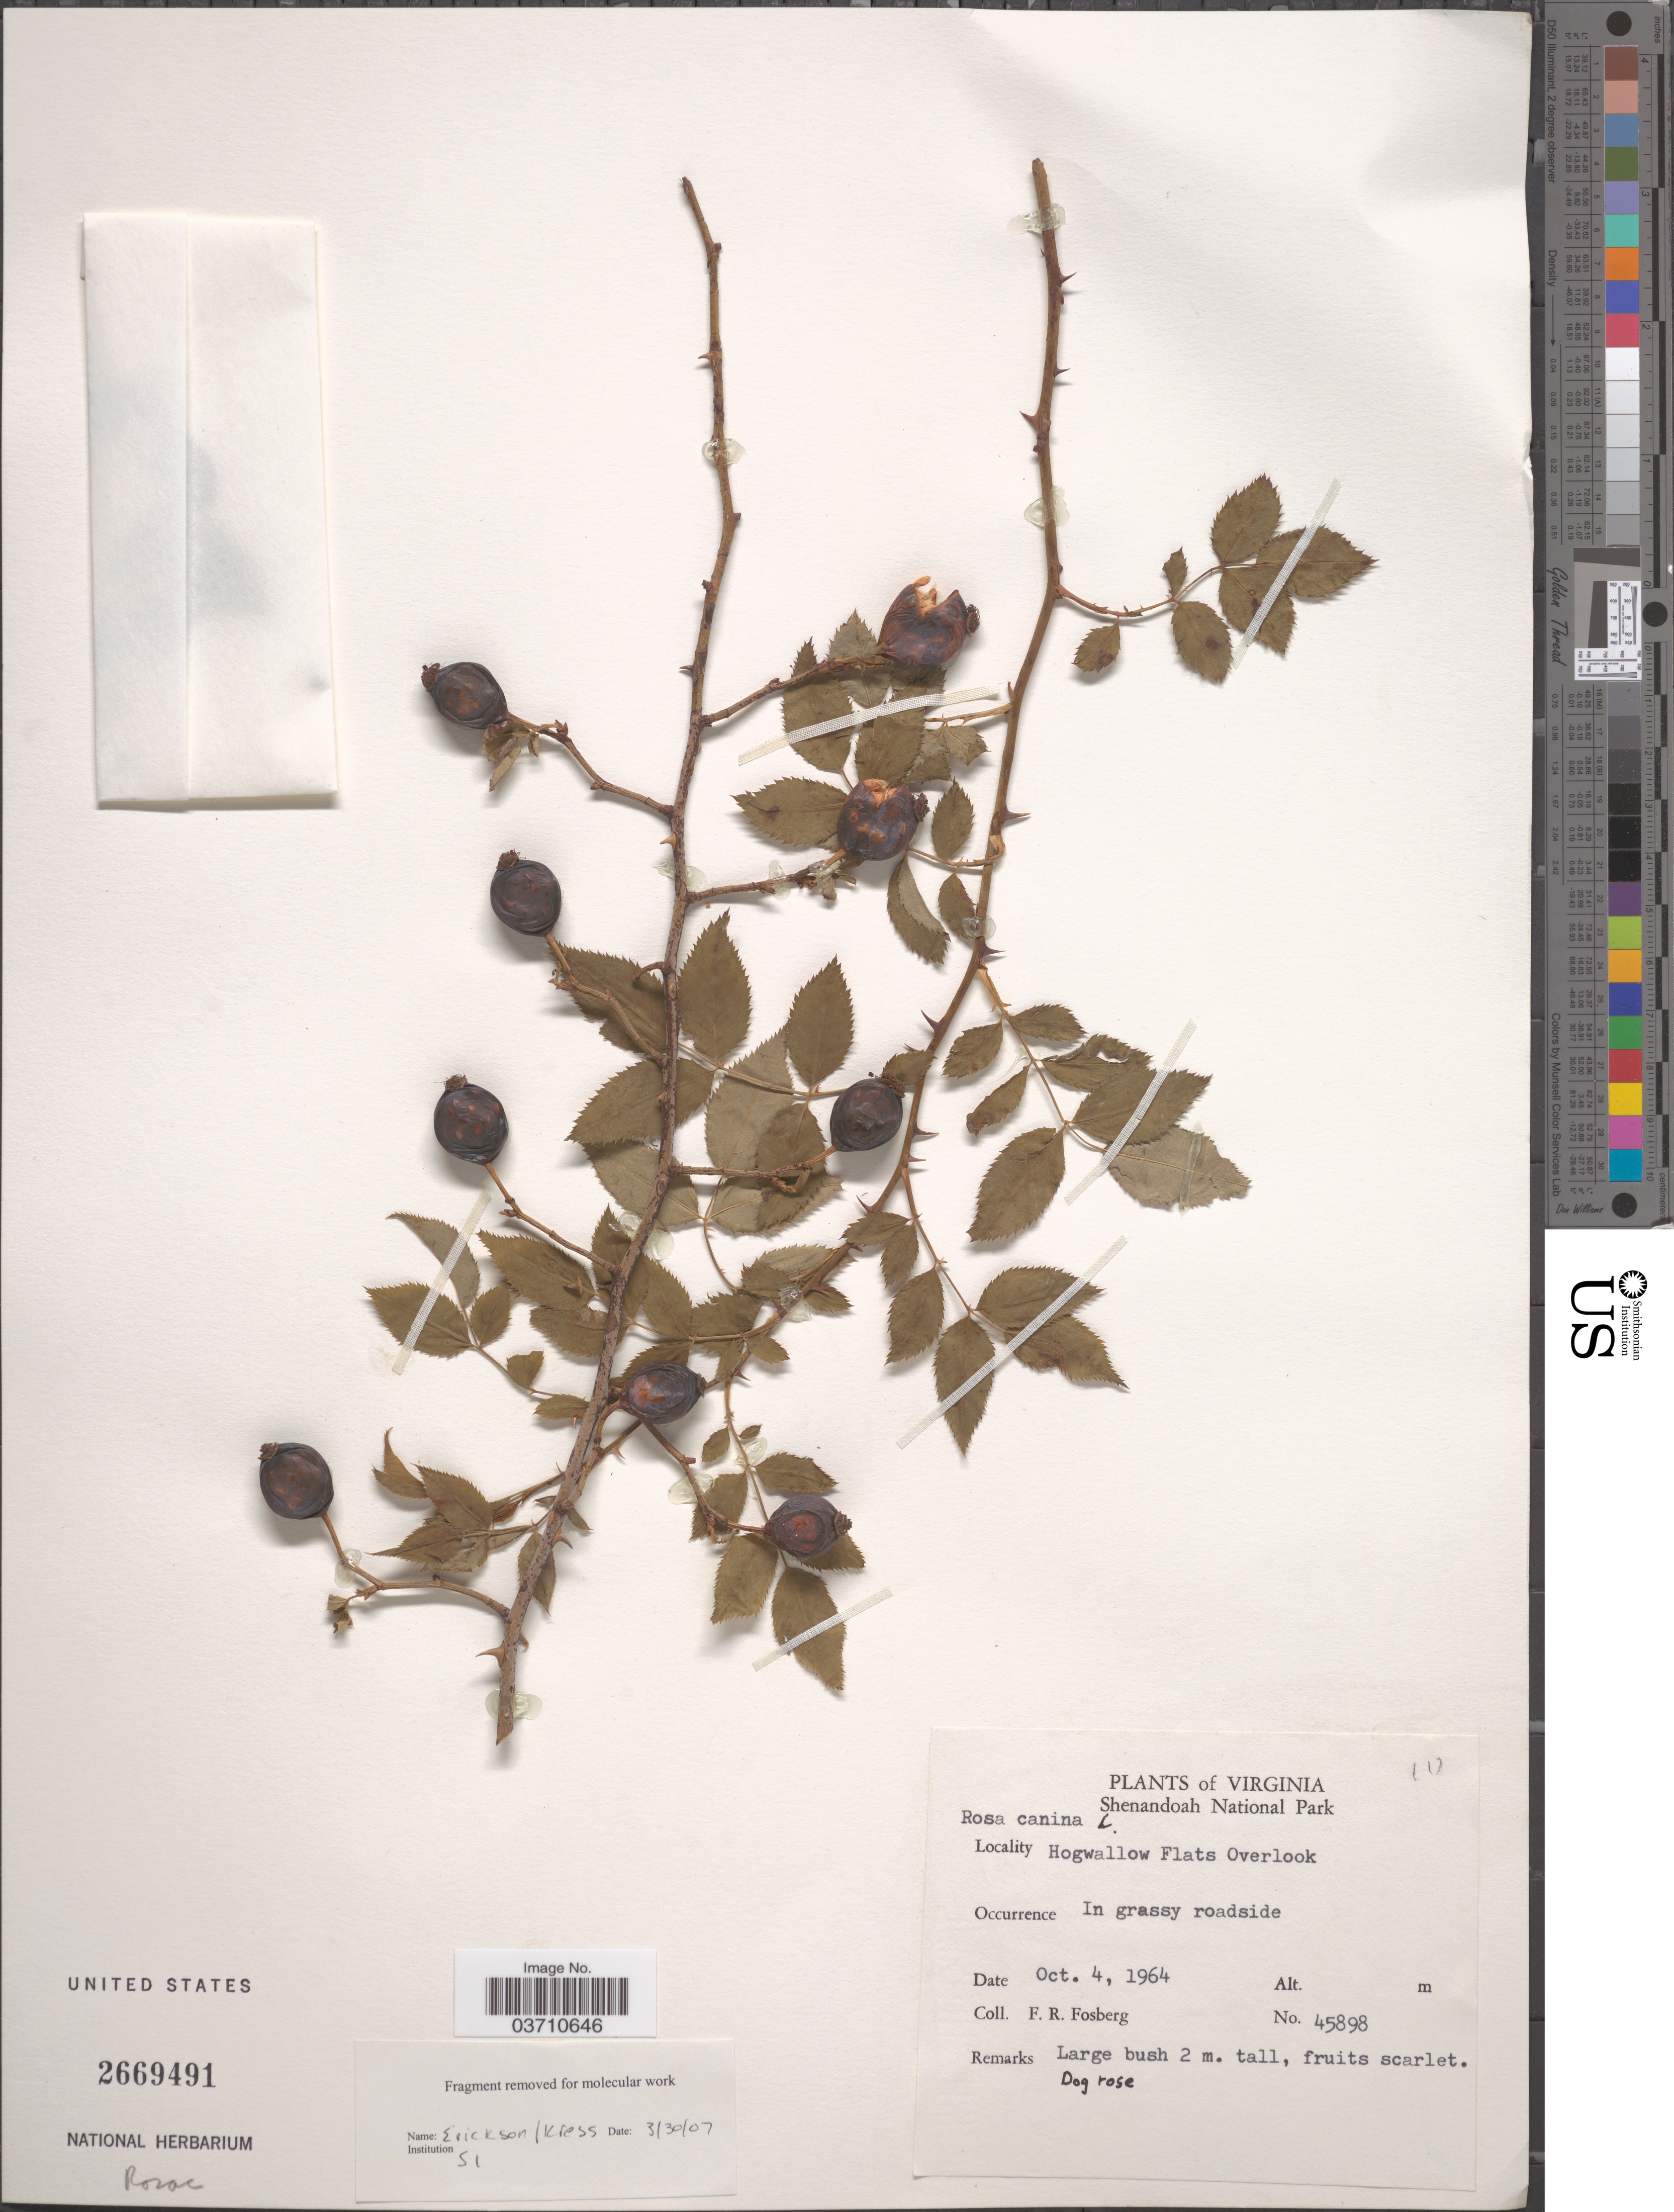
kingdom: Plantae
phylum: Tracheophyta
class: Magnoliopsida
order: Rosales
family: Rosaceae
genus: Rosa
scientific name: Rosa canina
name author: L.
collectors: F. R. Fosberg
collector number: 45898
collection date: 1964-10-04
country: United States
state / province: Virginia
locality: Shenandoah National Park. Hogwallow Flats Overlook.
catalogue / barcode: US 2669491